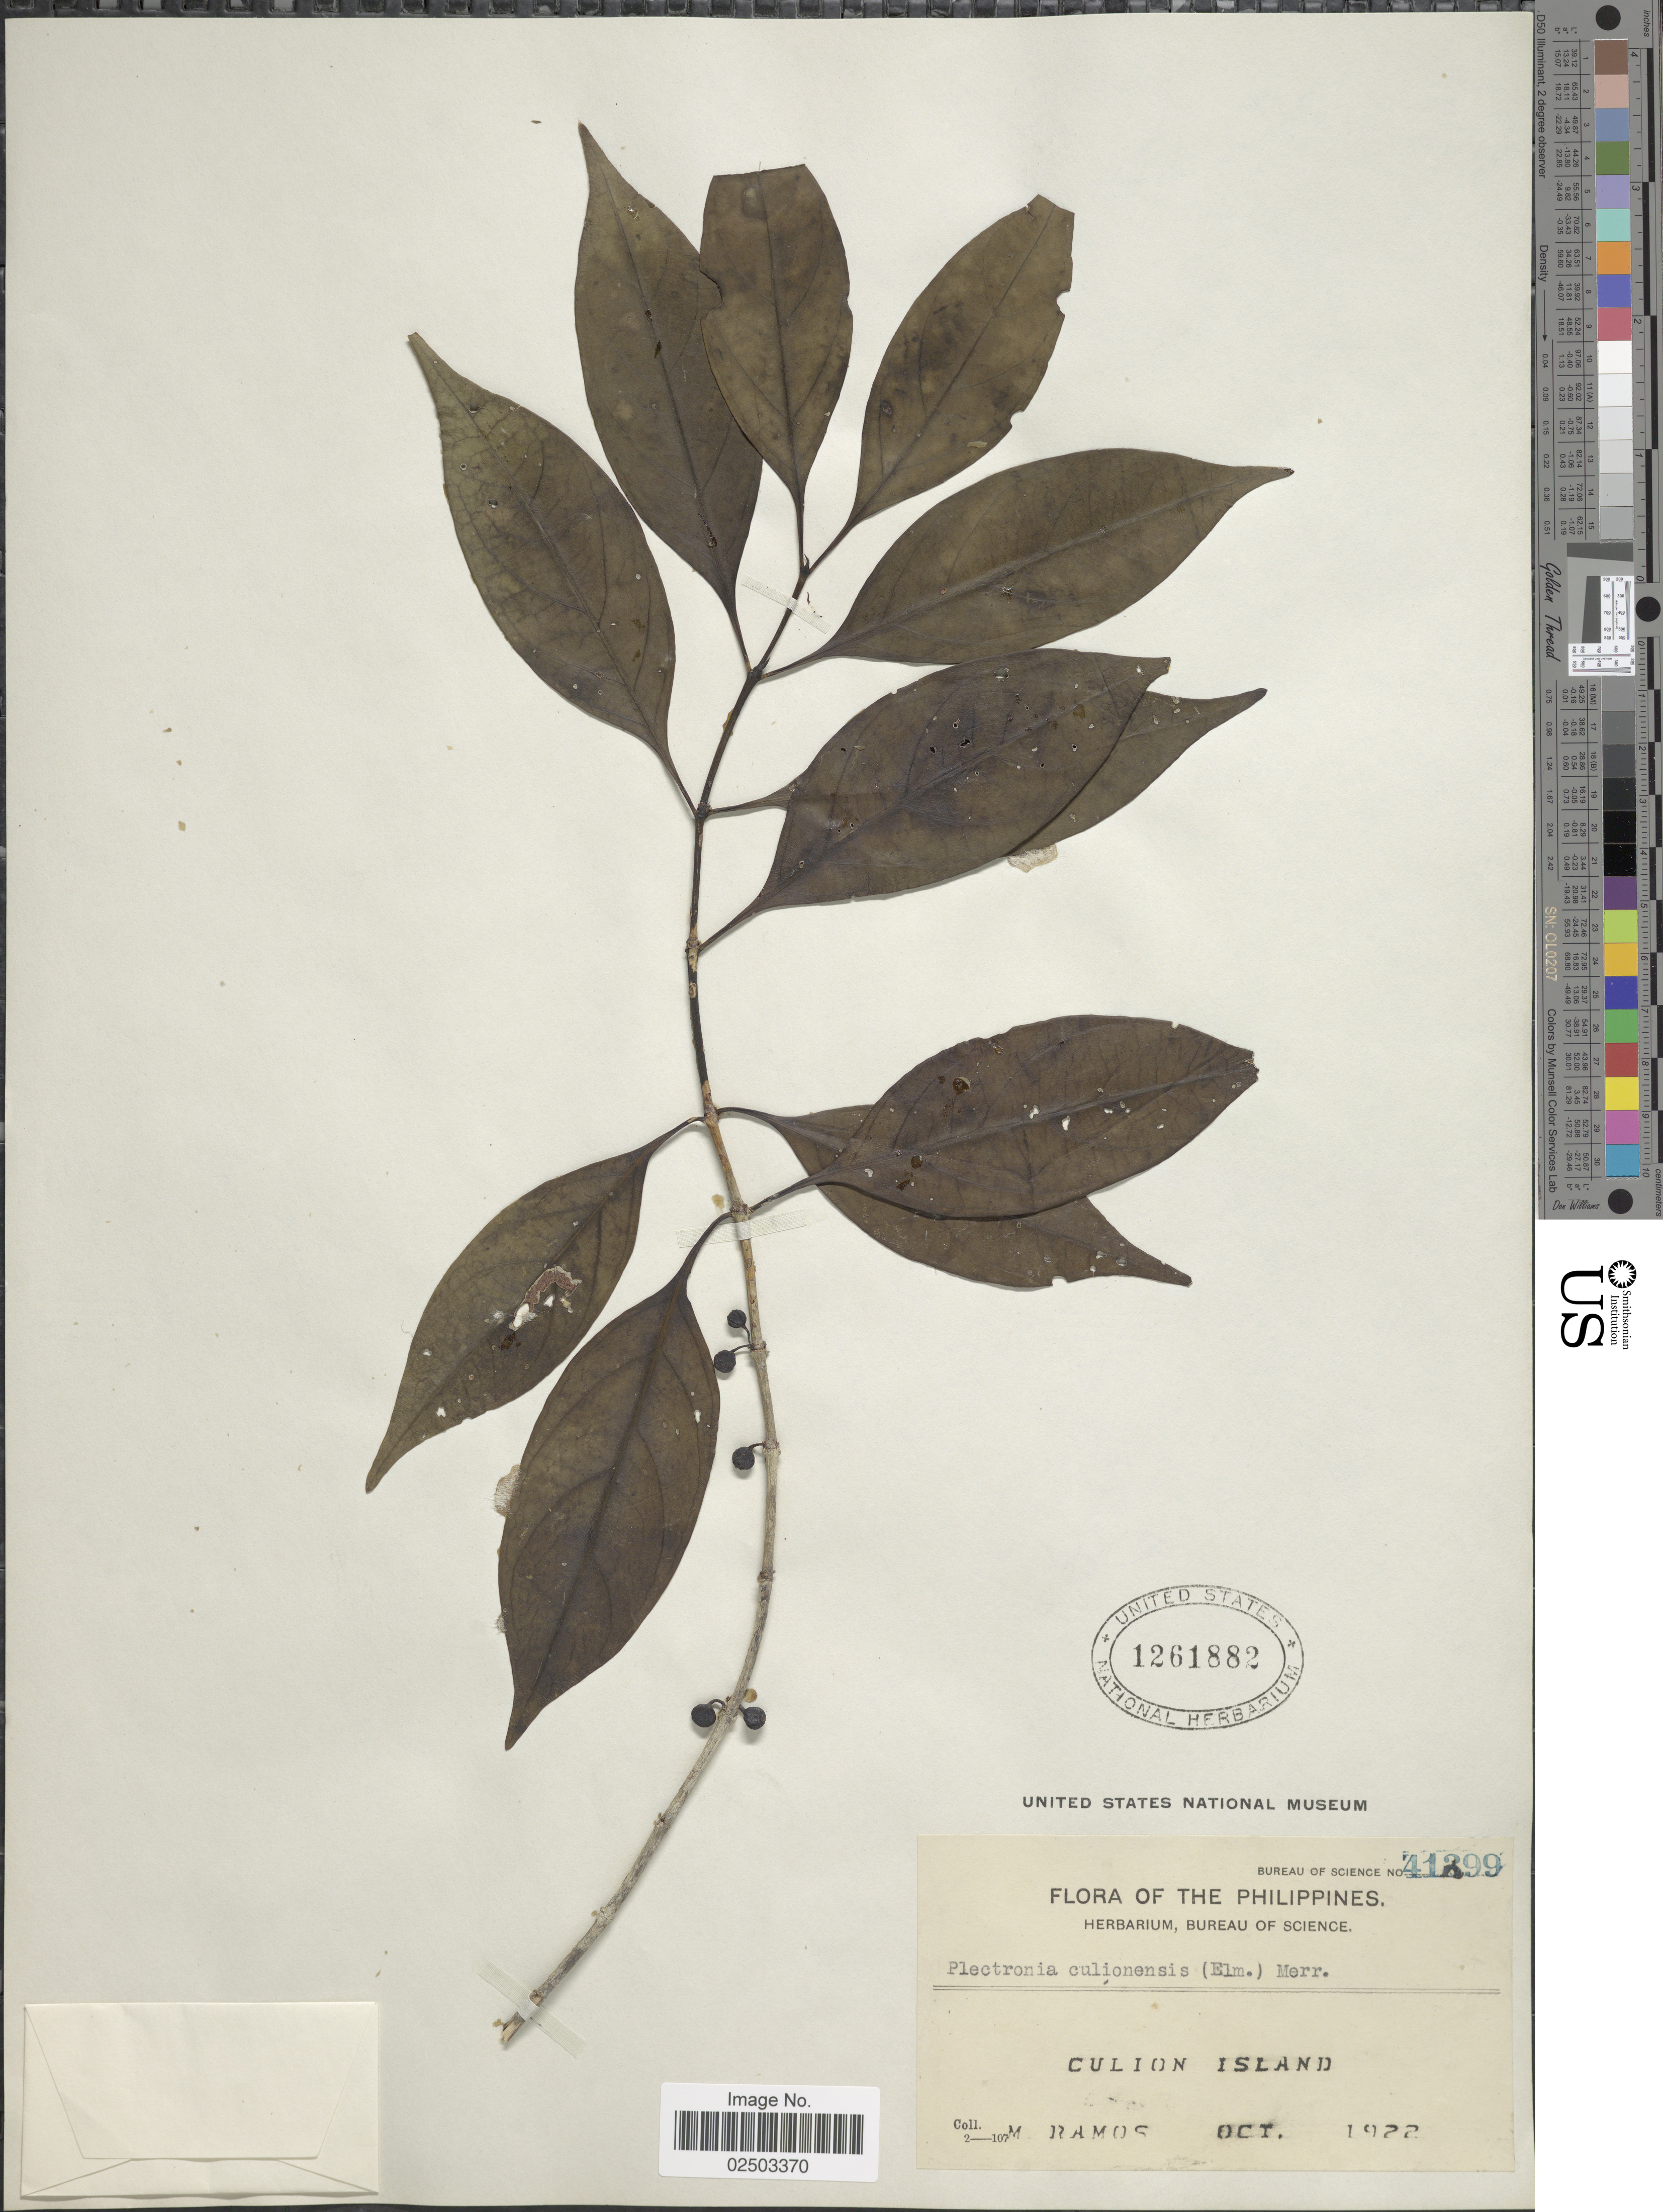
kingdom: Plantae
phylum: Tracheophyta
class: Magnoliopsida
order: Gentianales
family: Rubiaceae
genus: Canthium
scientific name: Canthium culionensis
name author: (Elmer) Merr.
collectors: M. Ramos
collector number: Bureau of Science 41299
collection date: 1922-10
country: Philippines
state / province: Mimaropa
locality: Culion Island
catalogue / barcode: US 1261882